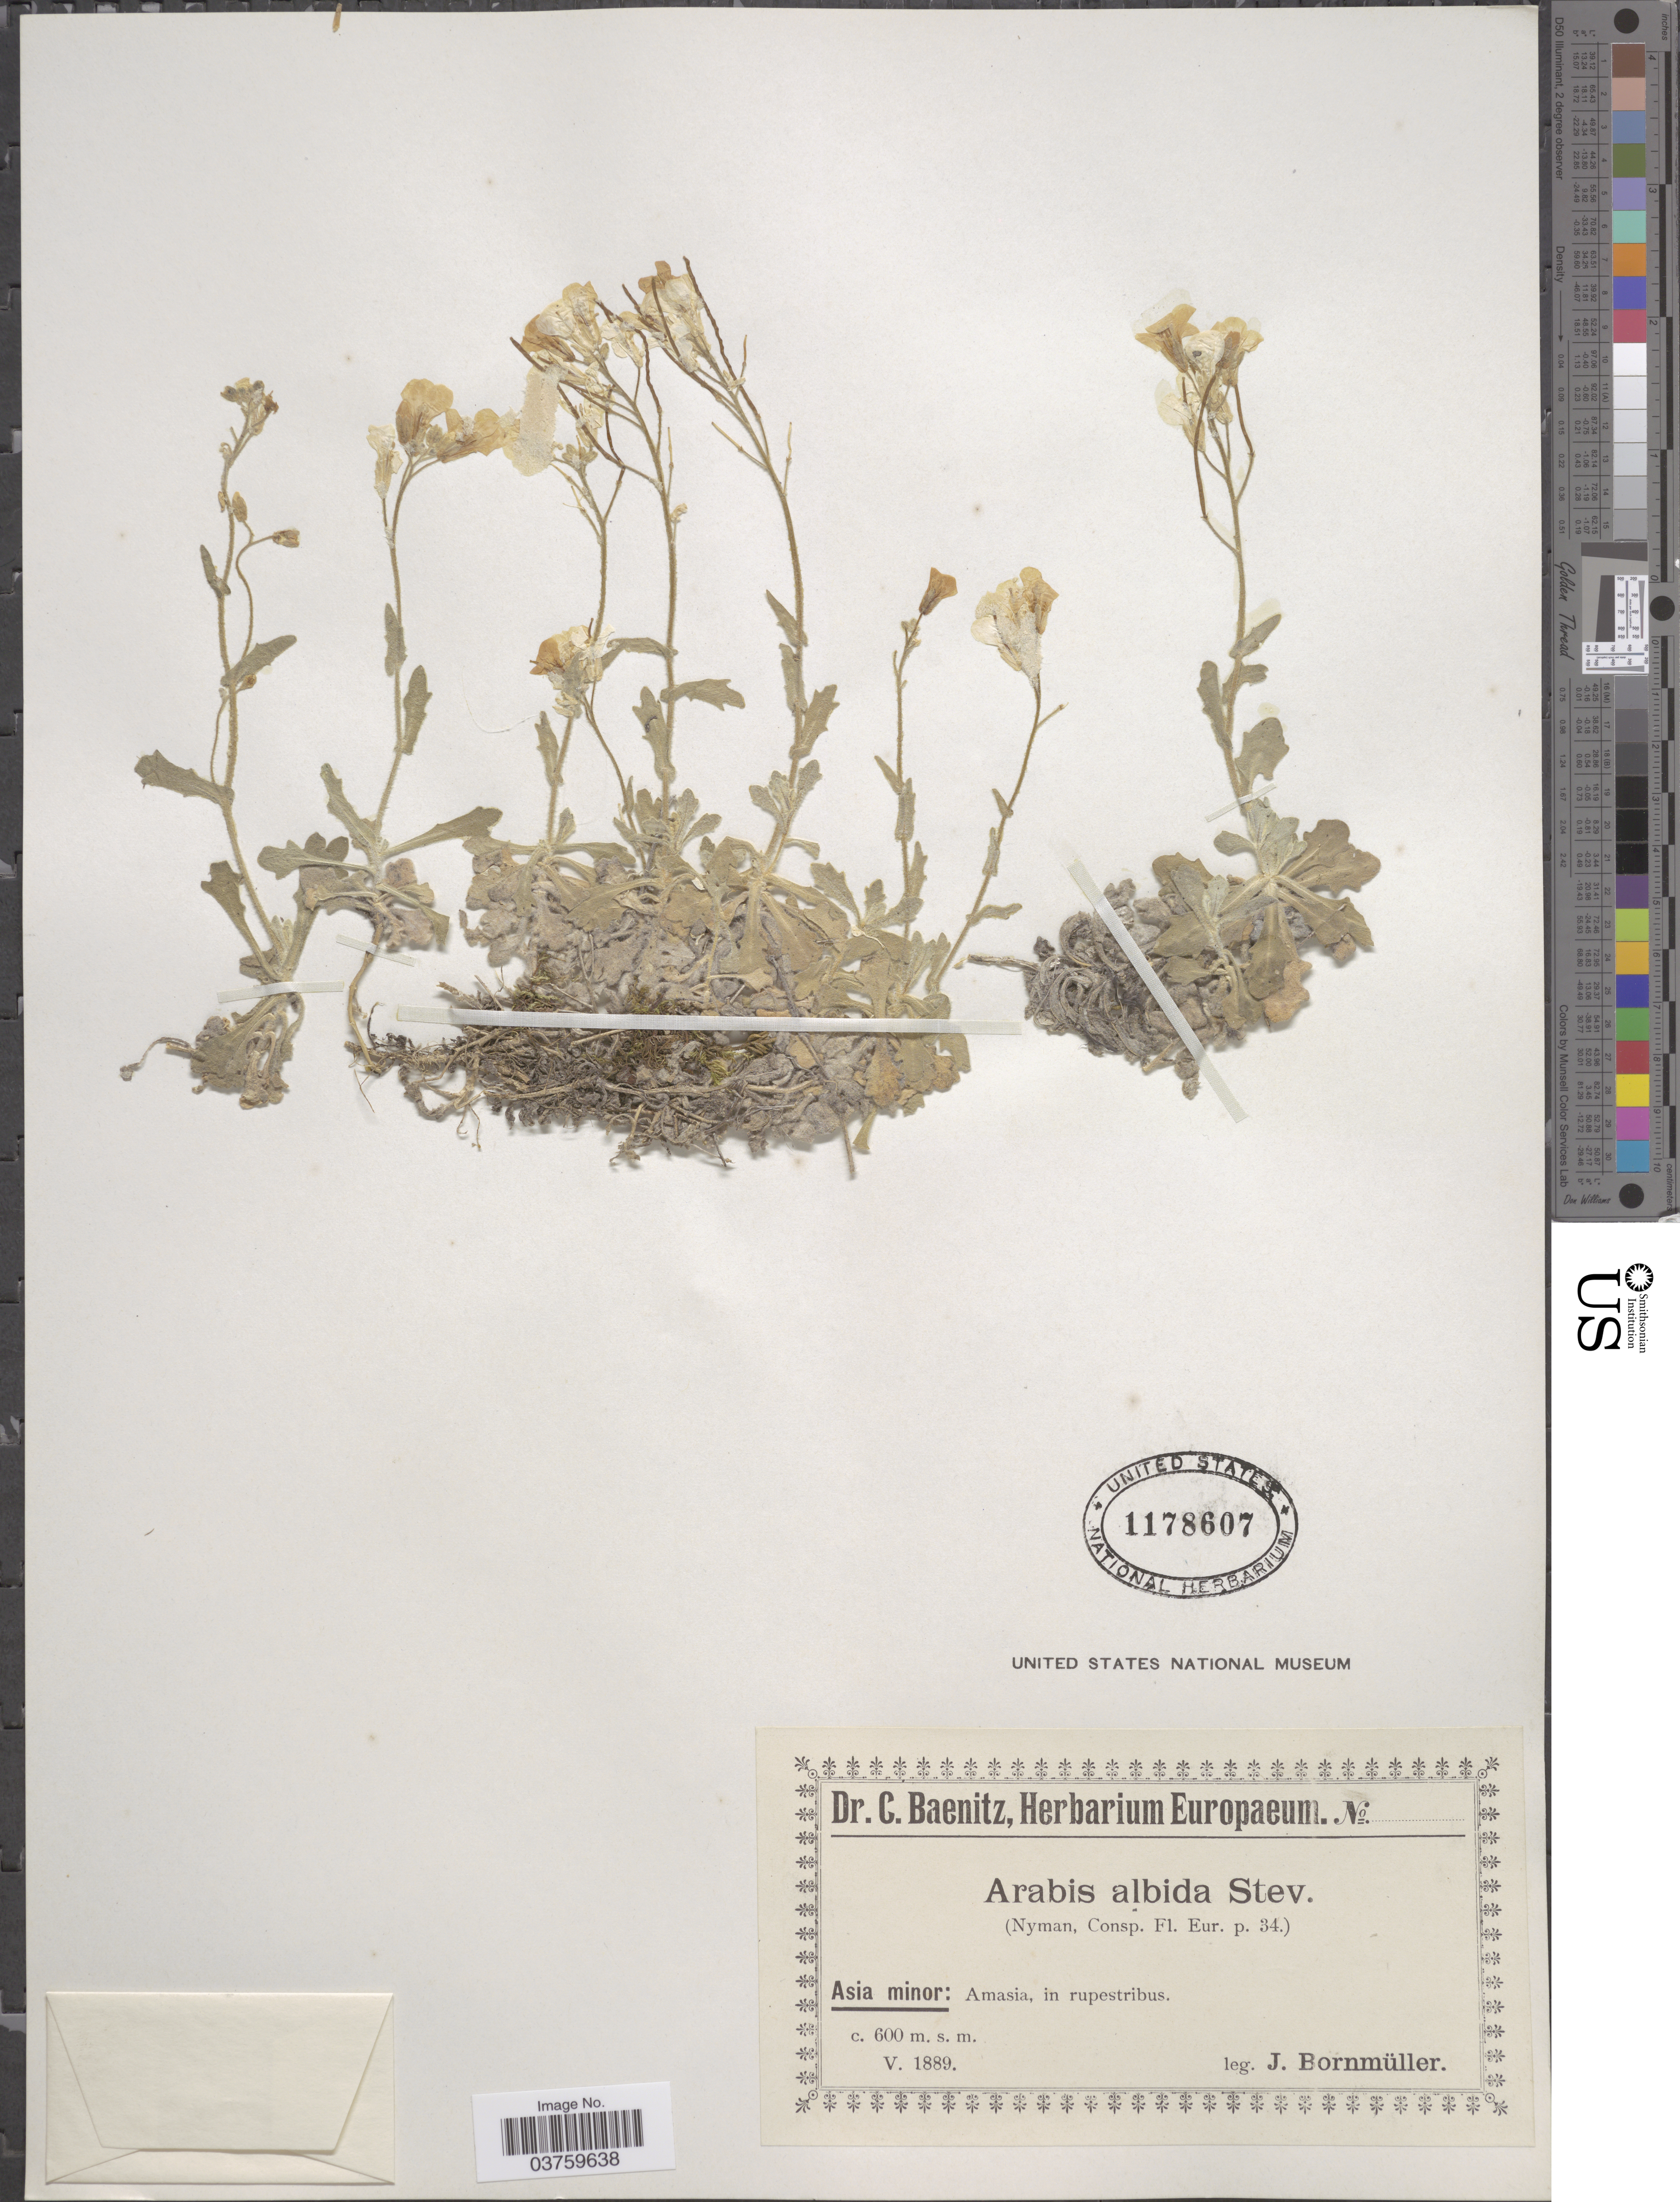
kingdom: Plantae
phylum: Tracheophyta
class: Magnoliopsida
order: Brassicales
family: Brassicaceae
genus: Arabis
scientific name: Arabis caucasica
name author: Willd.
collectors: J. Bornmüller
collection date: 1889-05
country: Turkey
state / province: Amasya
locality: Asia minor: Amasia, in rupestribus.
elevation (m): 600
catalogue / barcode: US 1178607